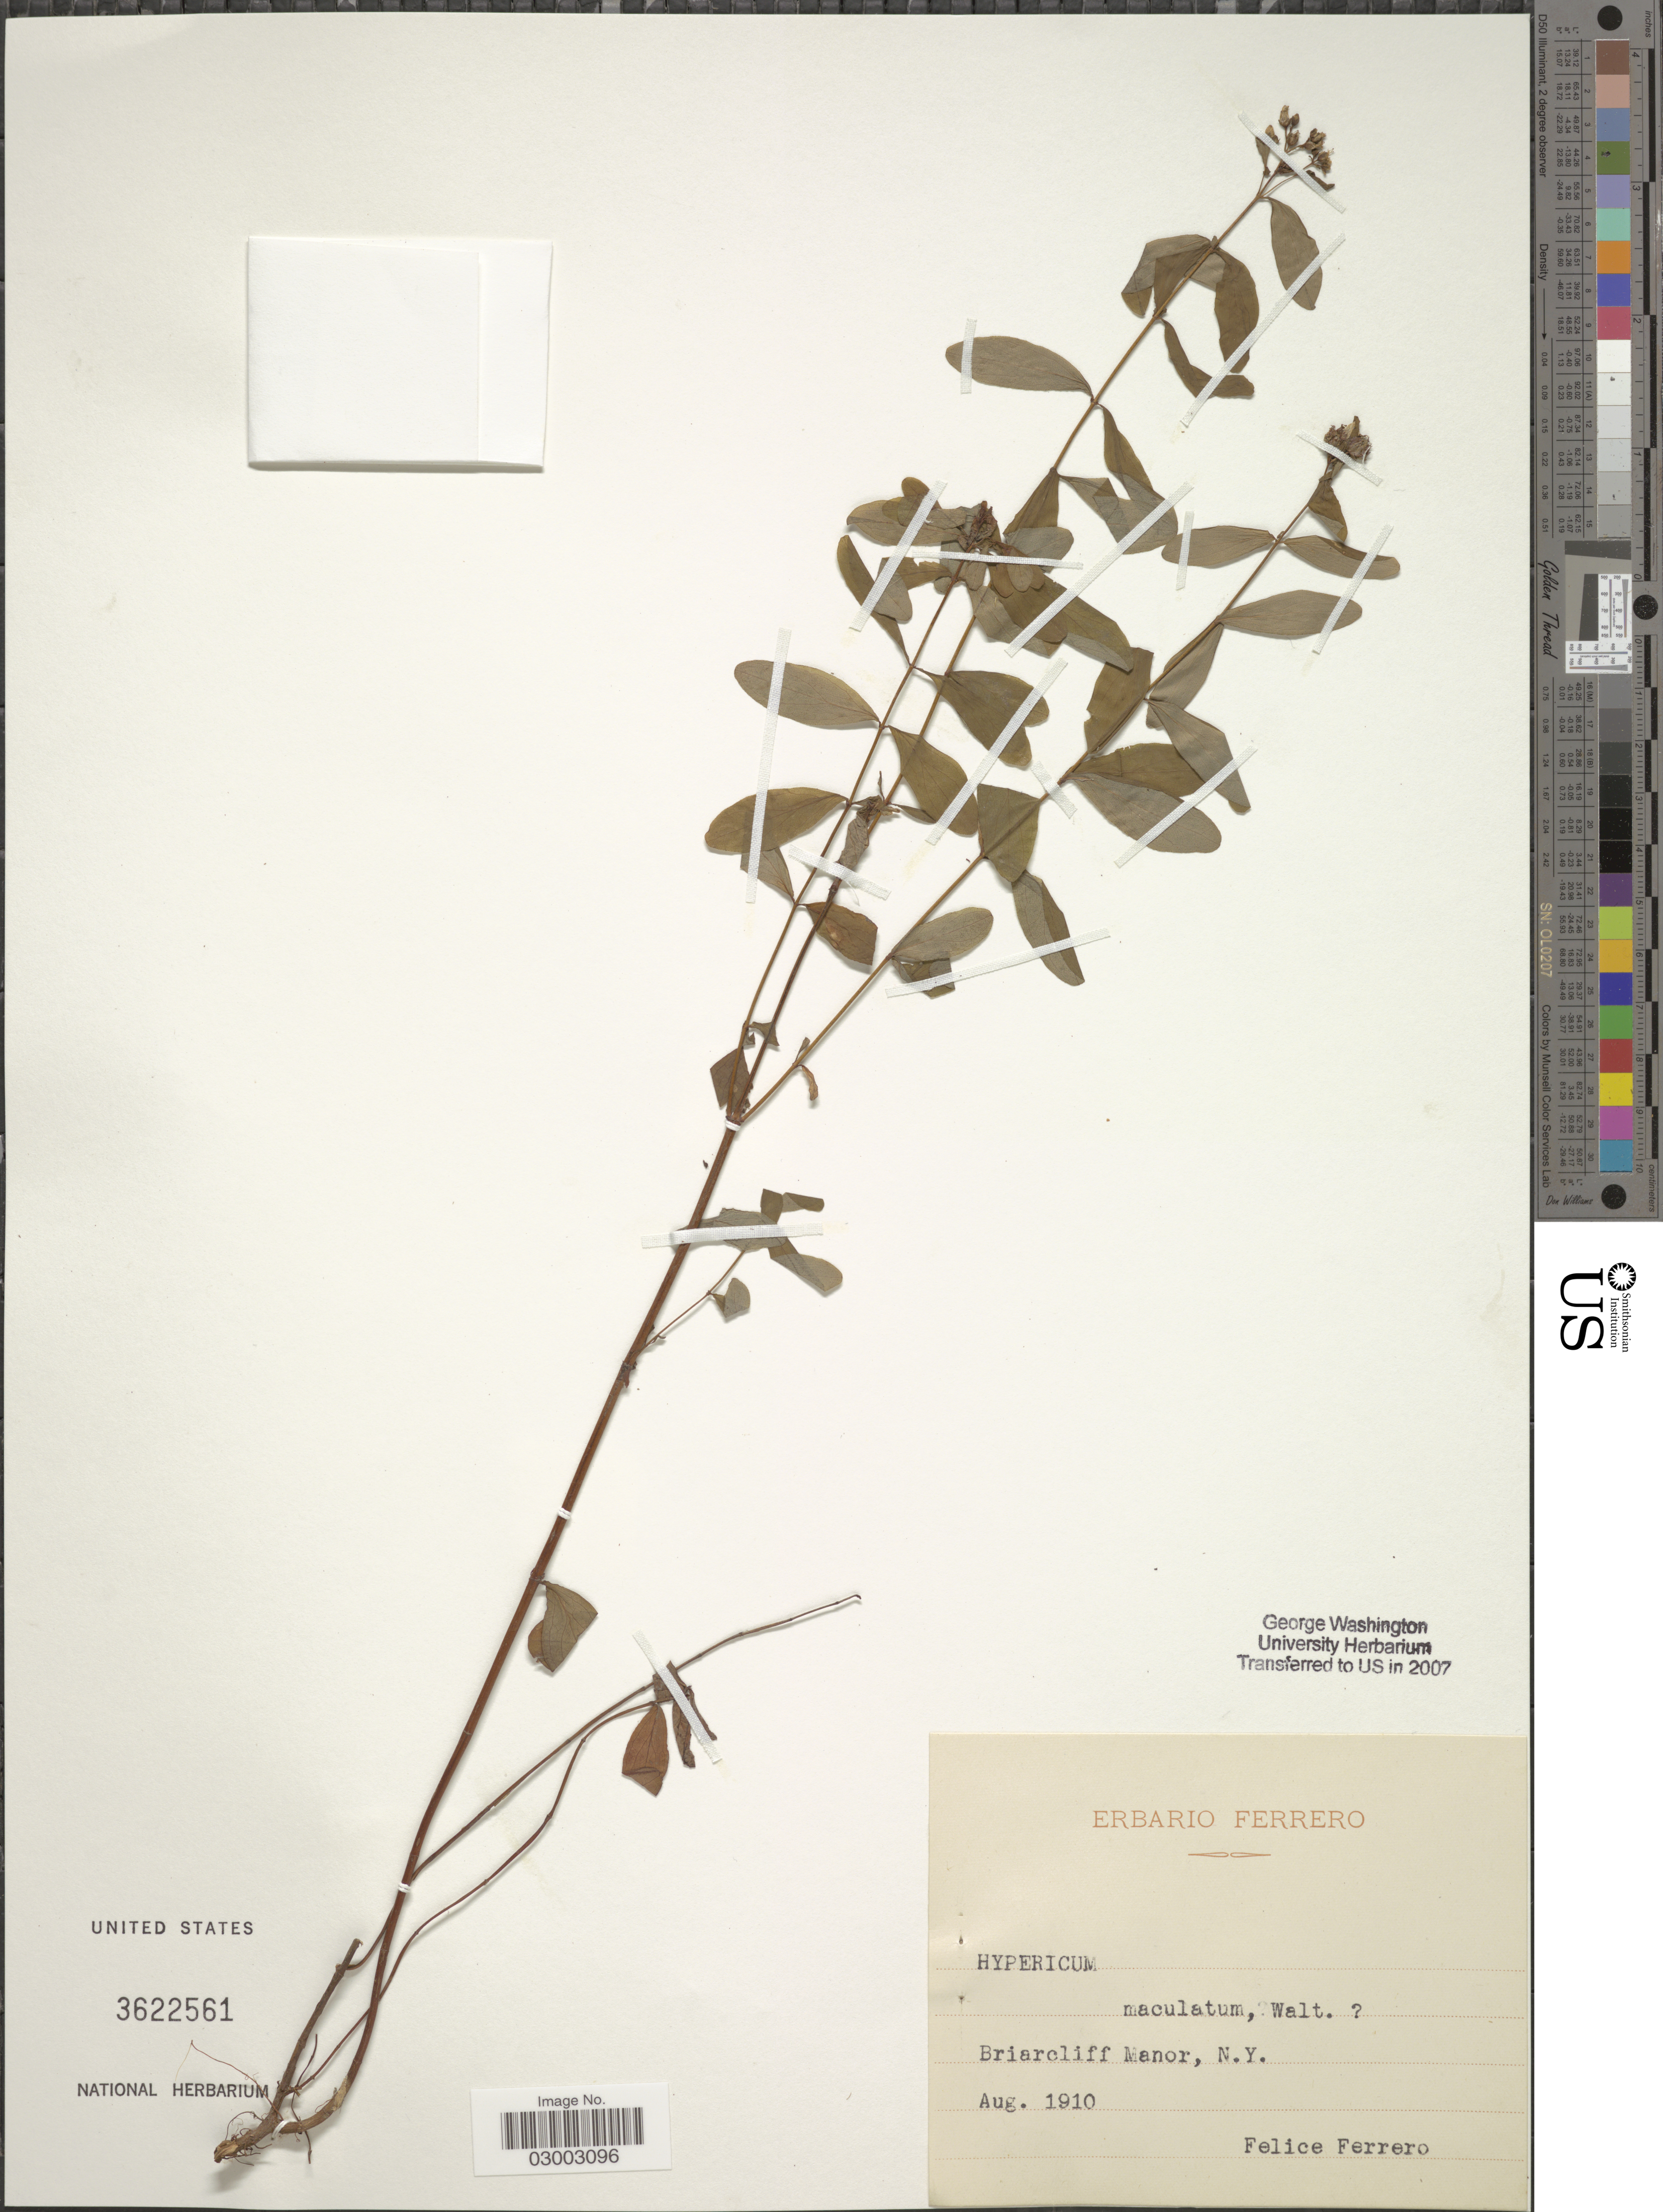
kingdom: Plantae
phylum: Tracheophyta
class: Magnoliopsida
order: Malpighiales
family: Hypericaceae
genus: Hypericum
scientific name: Hypericum sp.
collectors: F. Ferrero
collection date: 1910-08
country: United States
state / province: New York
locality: Briarcliff Manor.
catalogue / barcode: US 3622561